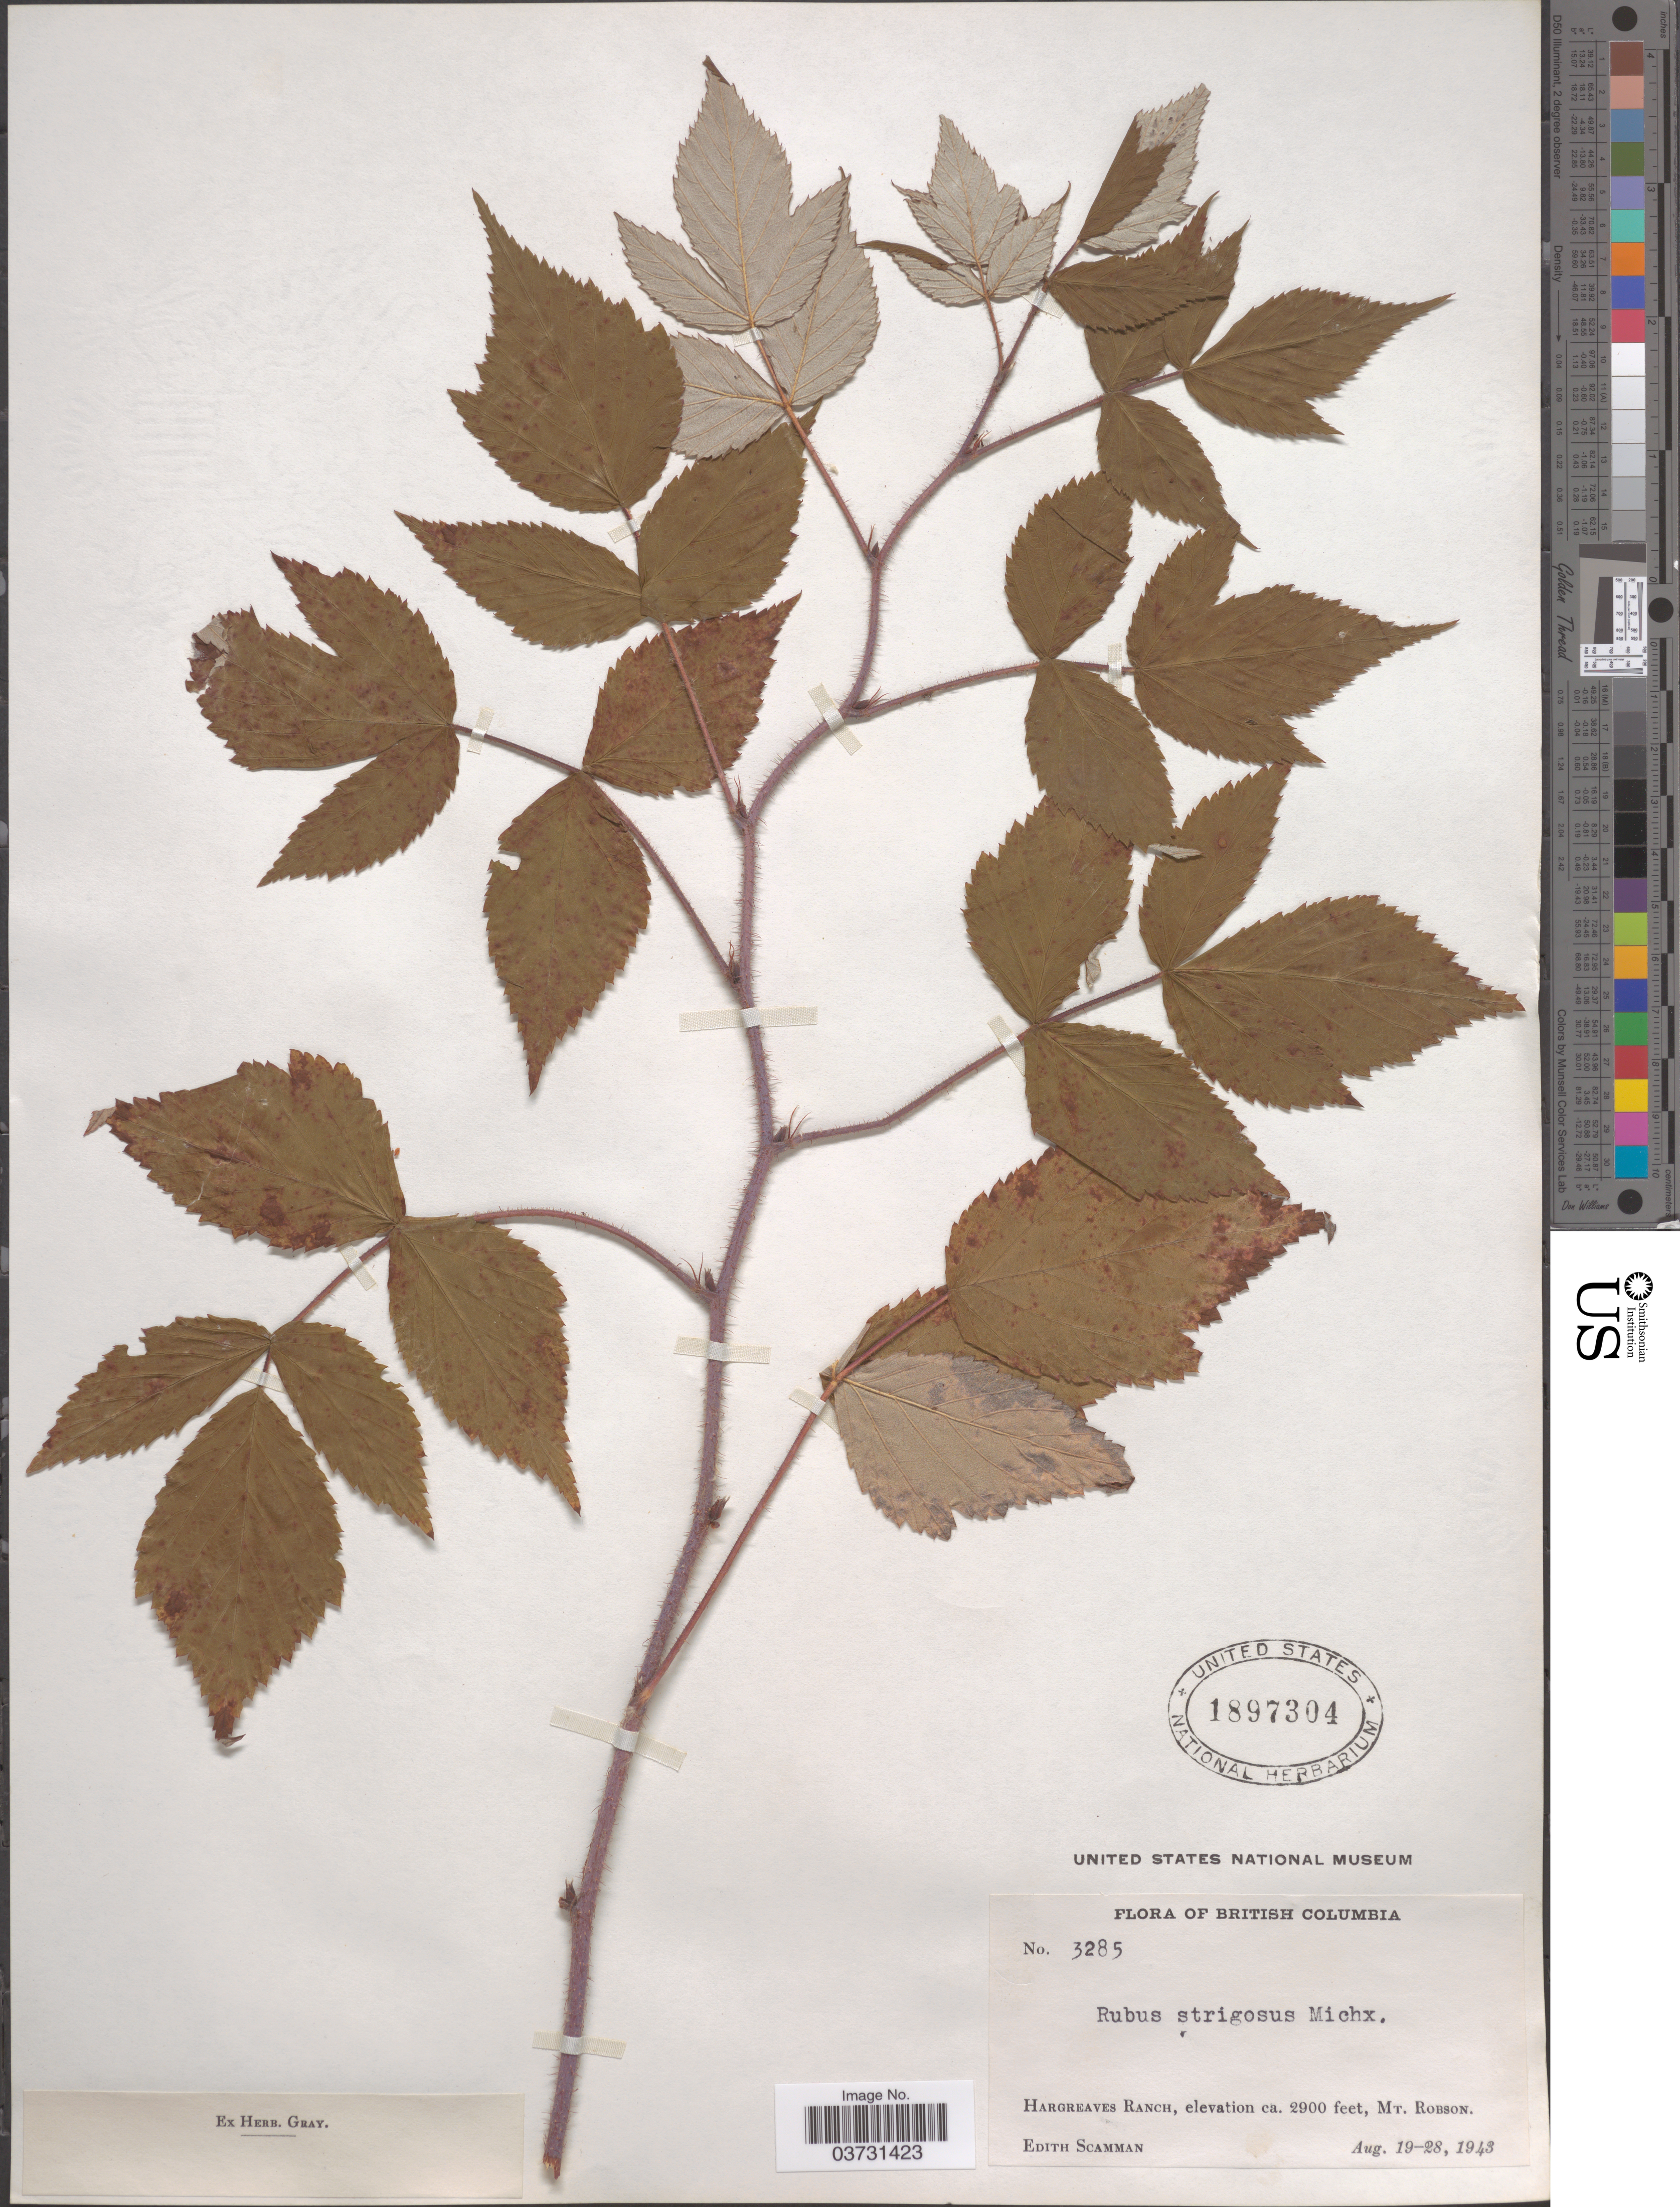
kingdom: Plantae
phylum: Tracheophyta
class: Magnoliopsida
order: Rosales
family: Rosaceae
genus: Rubus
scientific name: Rubus strigosus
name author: Michx.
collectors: E. Scamman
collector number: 3285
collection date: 1943-08-19/1943-08-28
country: Canada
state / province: British Columbia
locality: Hargreaves Ranch, Mt. Robson.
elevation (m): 884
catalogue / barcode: US 1897304